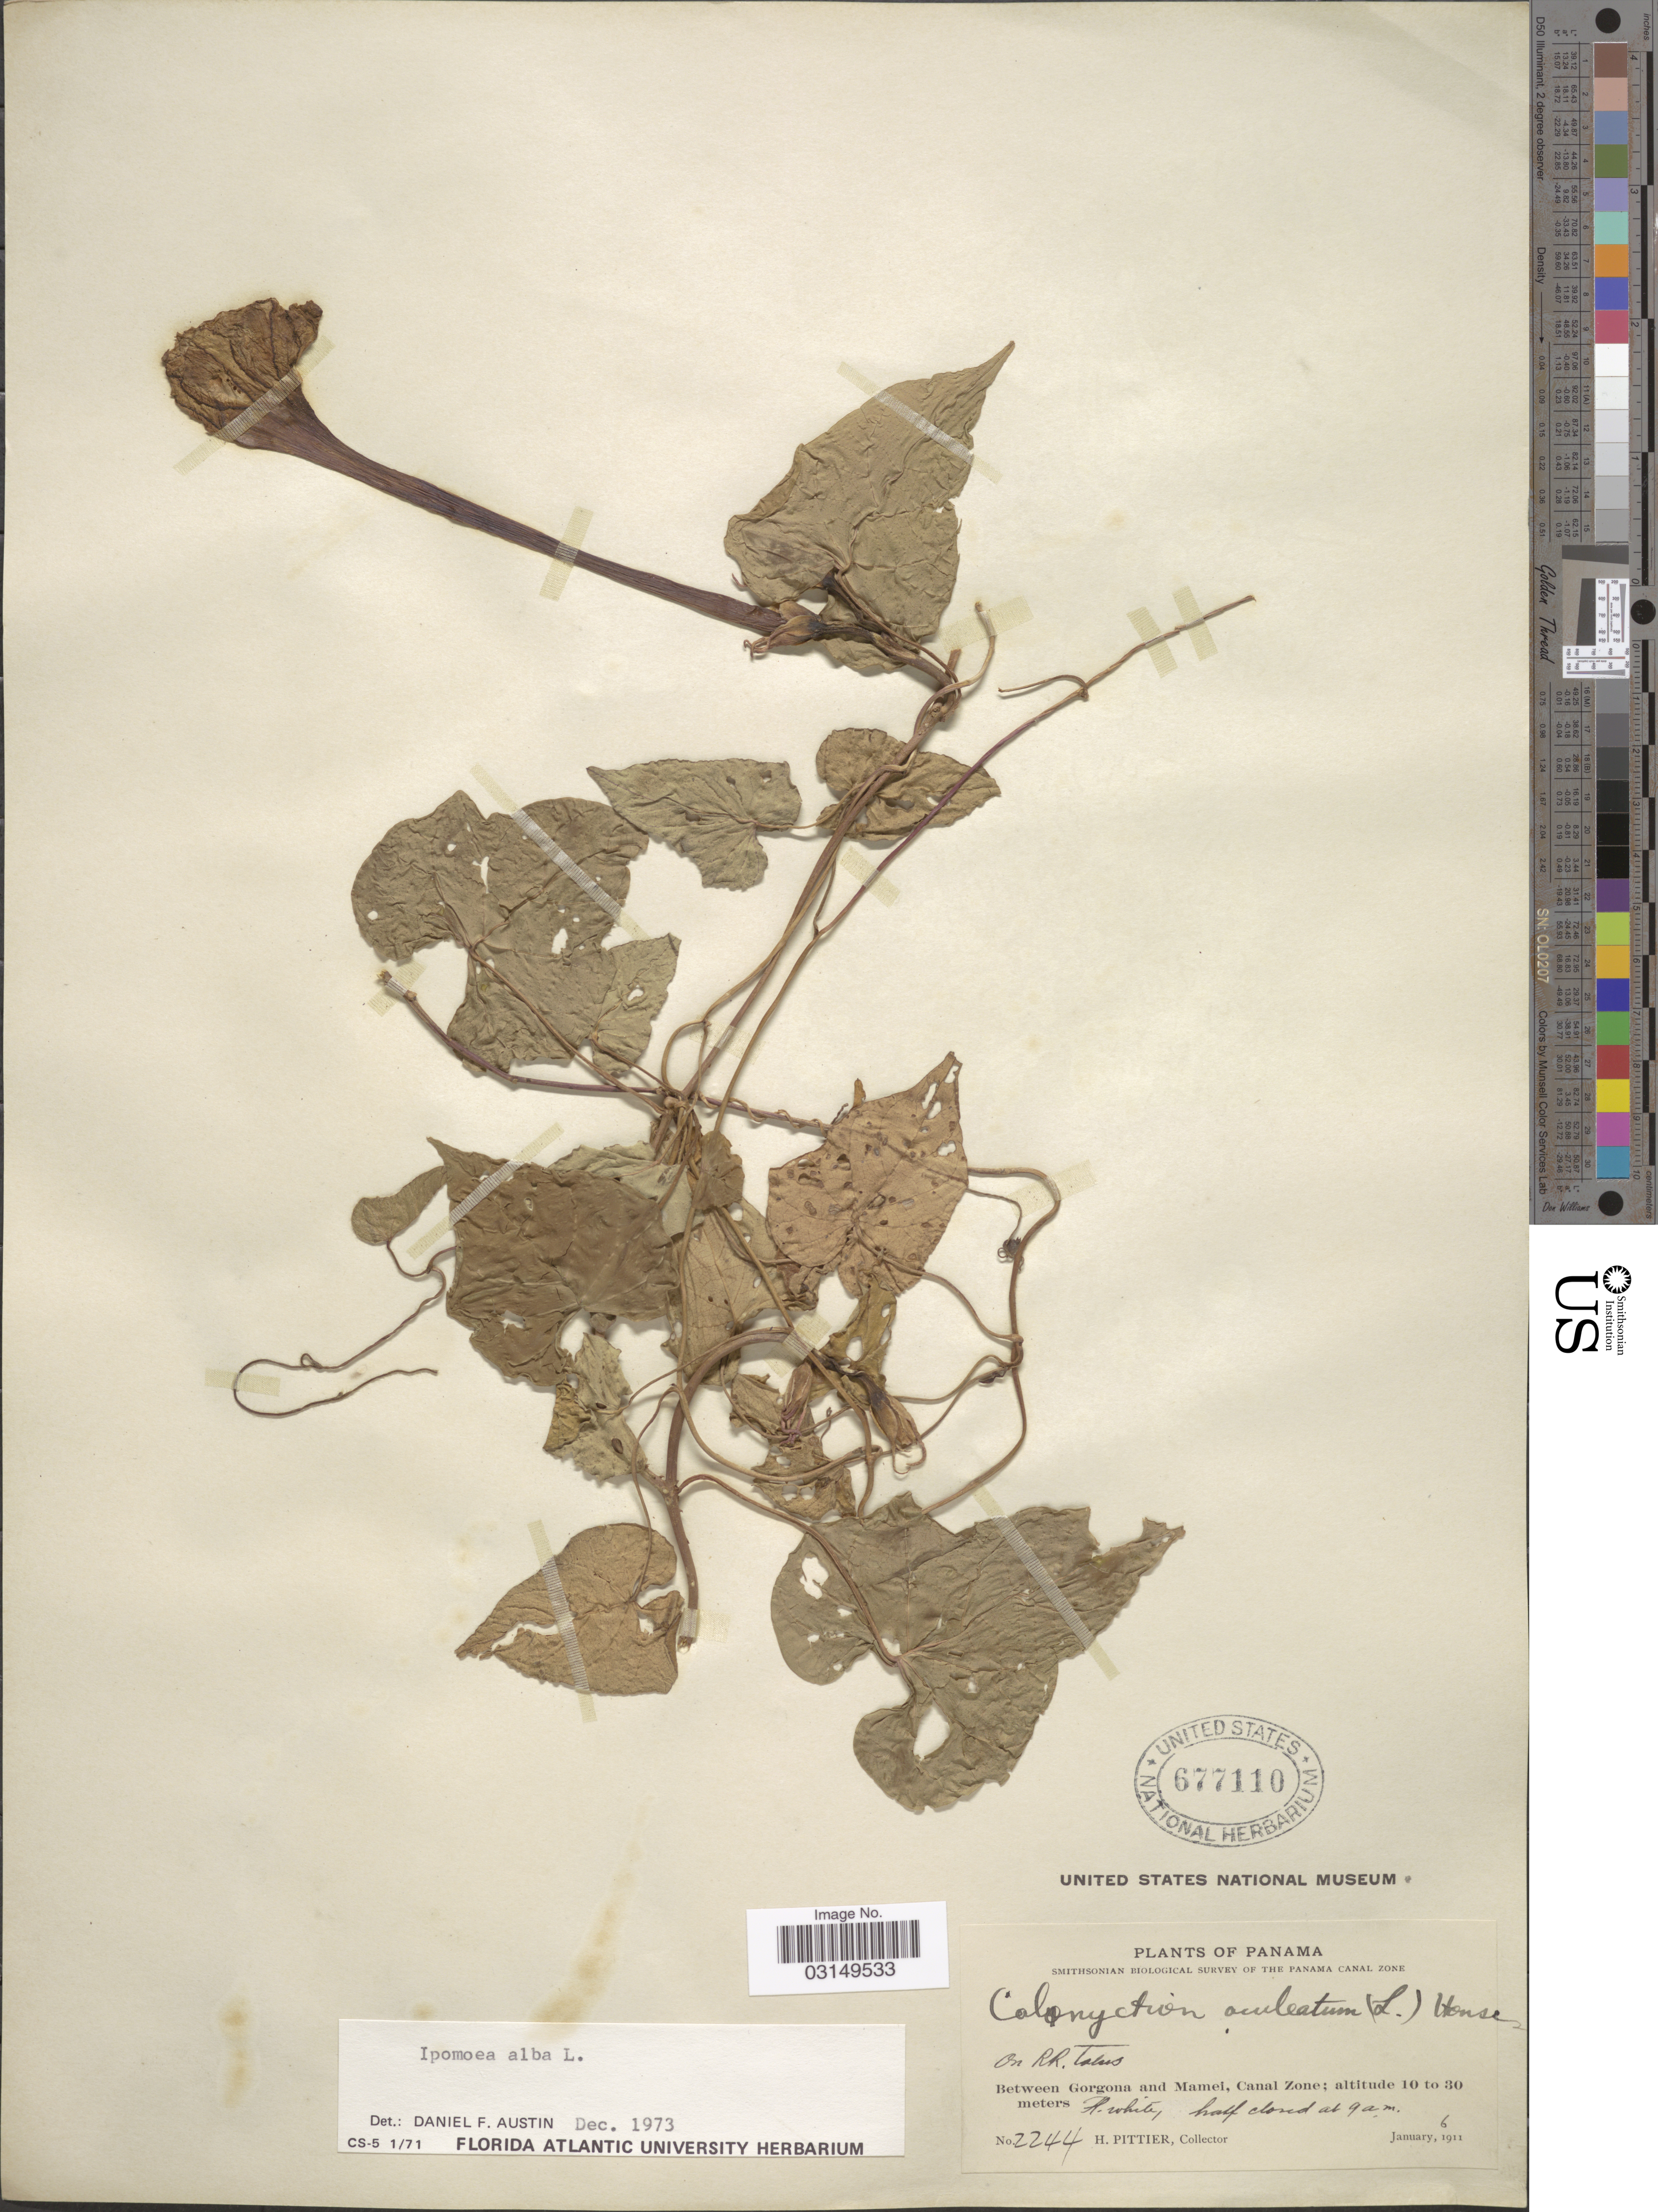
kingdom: Plantae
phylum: Tracheophyta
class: Magnoliopsida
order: Solanales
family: Convolvulaceae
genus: Ipomoea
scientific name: Ipomoea alba L.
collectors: H. F. Pittier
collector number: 2244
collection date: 1911-01-06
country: Panama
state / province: Colón / Panamá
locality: On RR. Talus. Between Gorgona and Mamei, Canal Zone.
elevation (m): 10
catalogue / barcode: US 677110